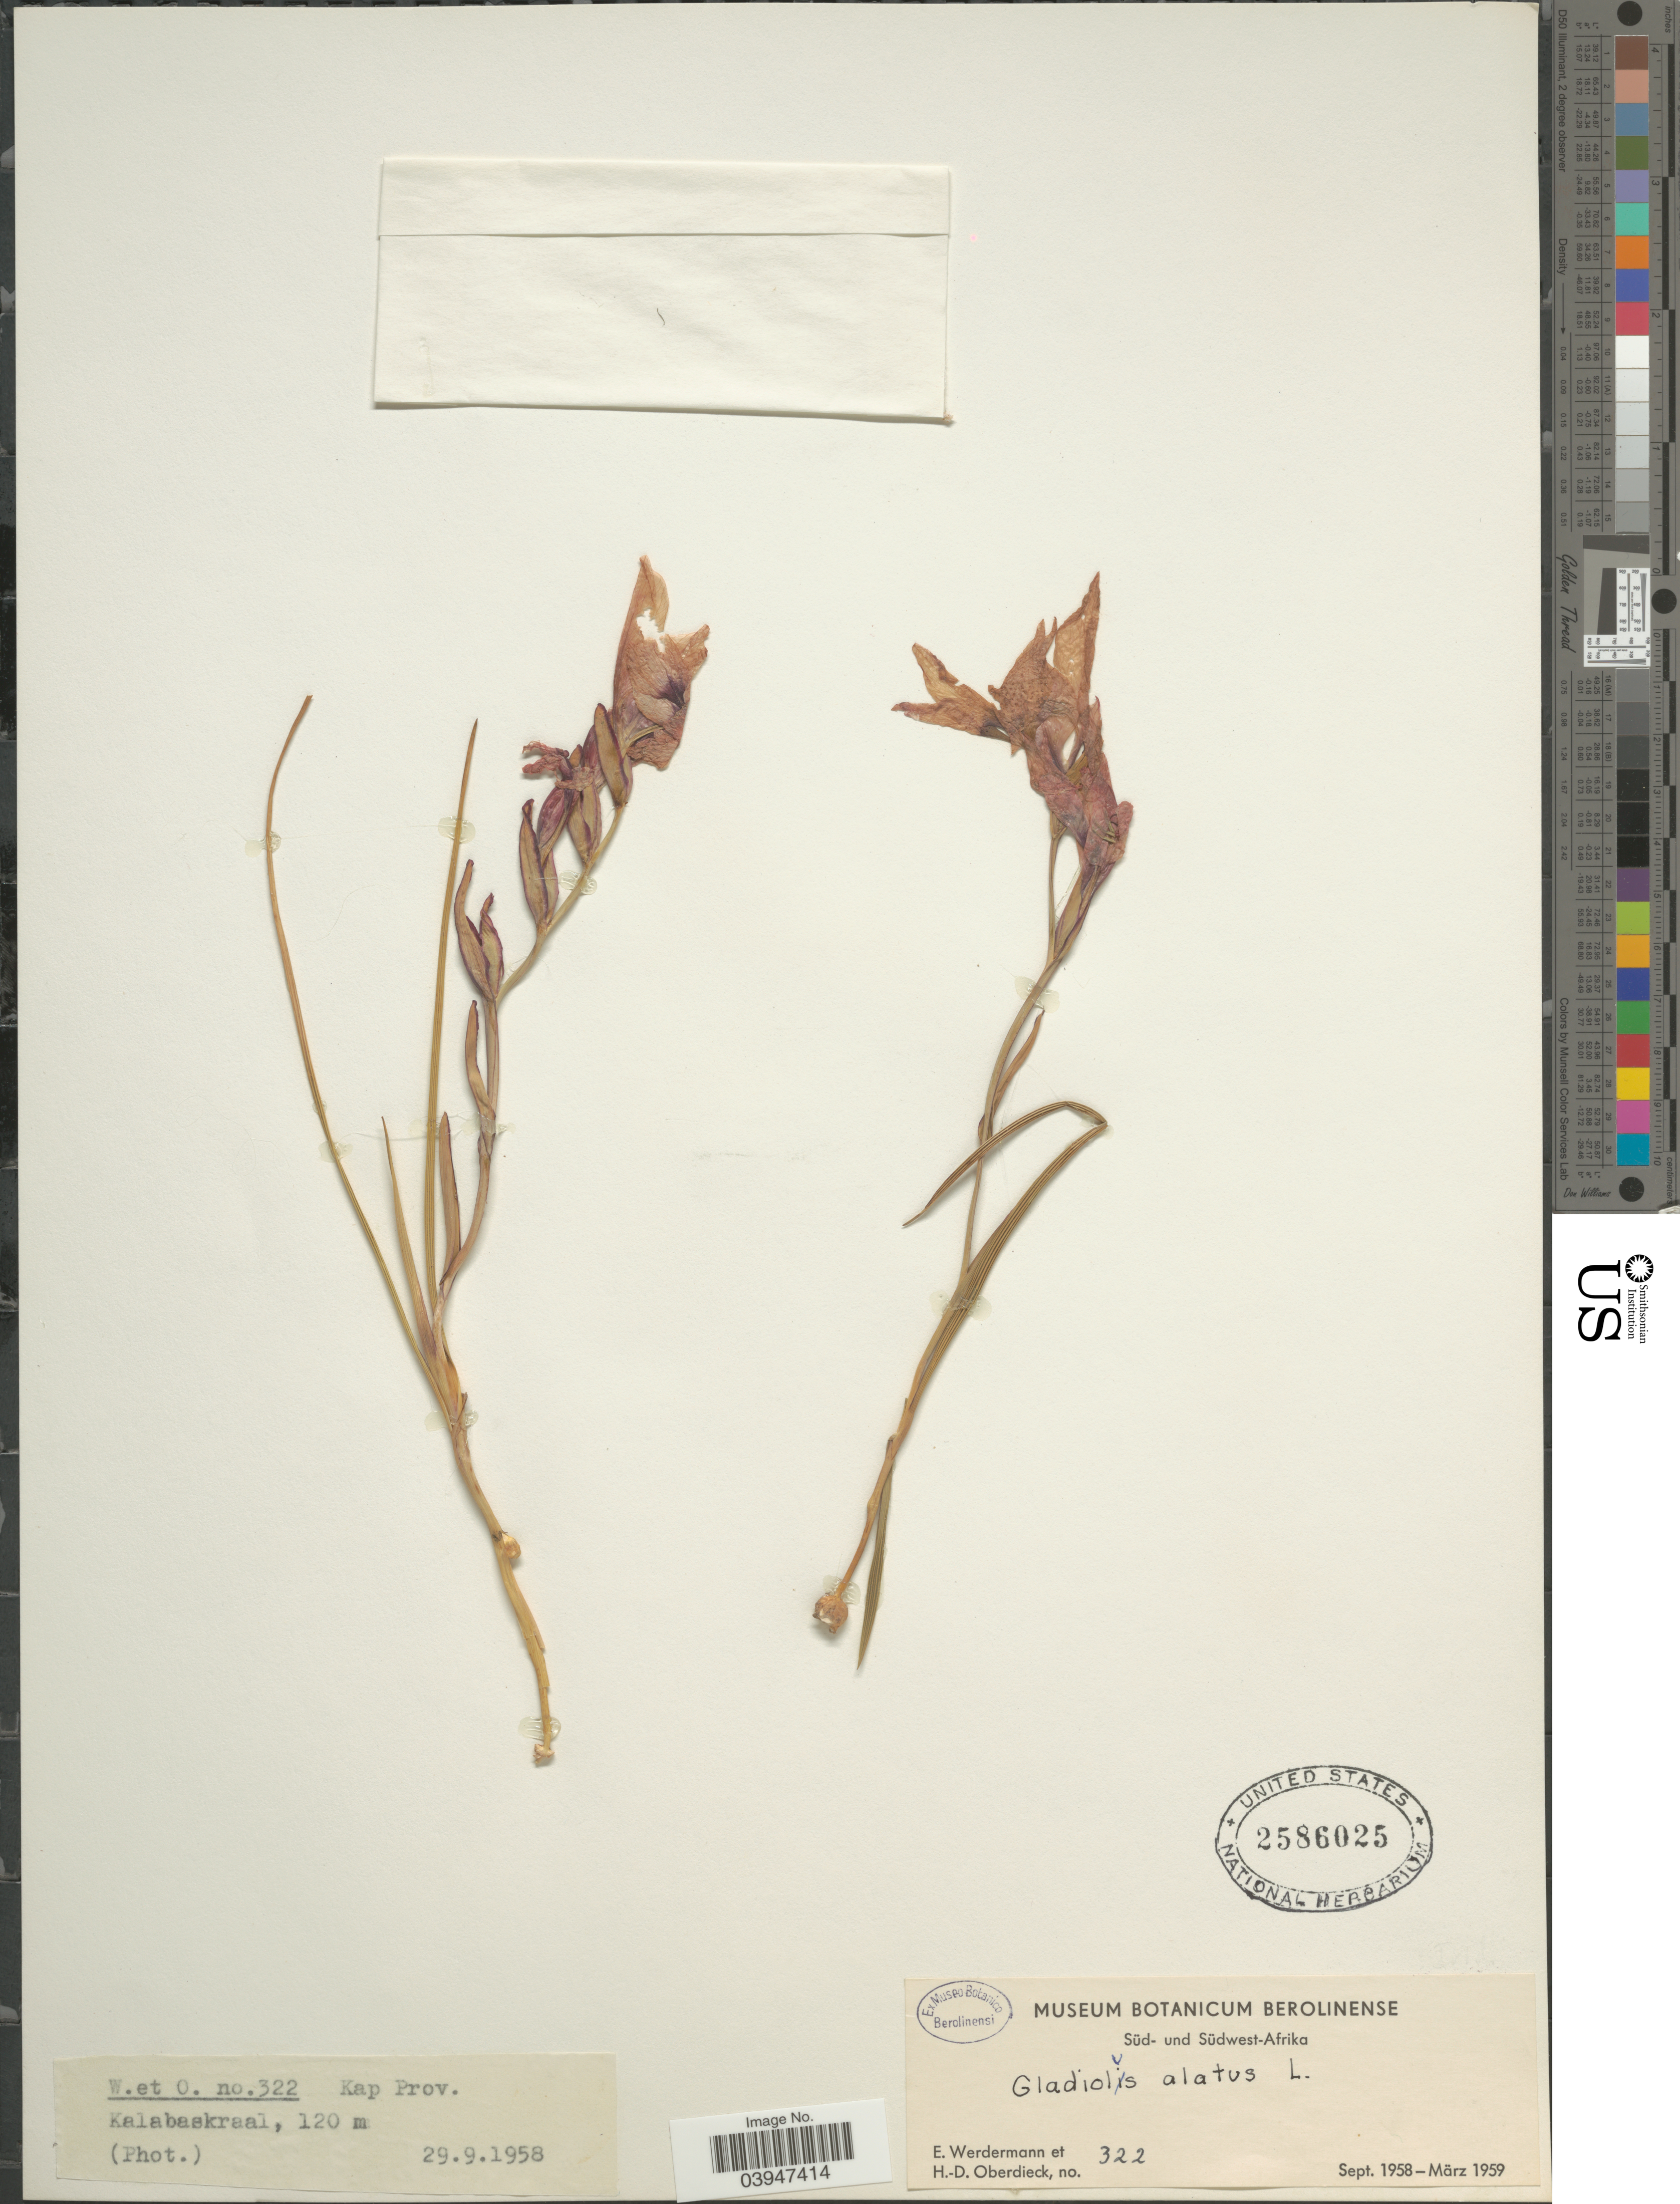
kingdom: Plantae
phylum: Tracheophyta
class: Liliopsida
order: Asparagales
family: Iridaceae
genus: Gladiolus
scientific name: Gladiolus alatus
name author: L.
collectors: E. Werdermann & H. Oberdieck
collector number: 322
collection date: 1958-09-29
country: South Africa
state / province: Western Cape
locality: Kap Prov. Kalabaskraal.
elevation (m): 120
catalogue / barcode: US 2586025